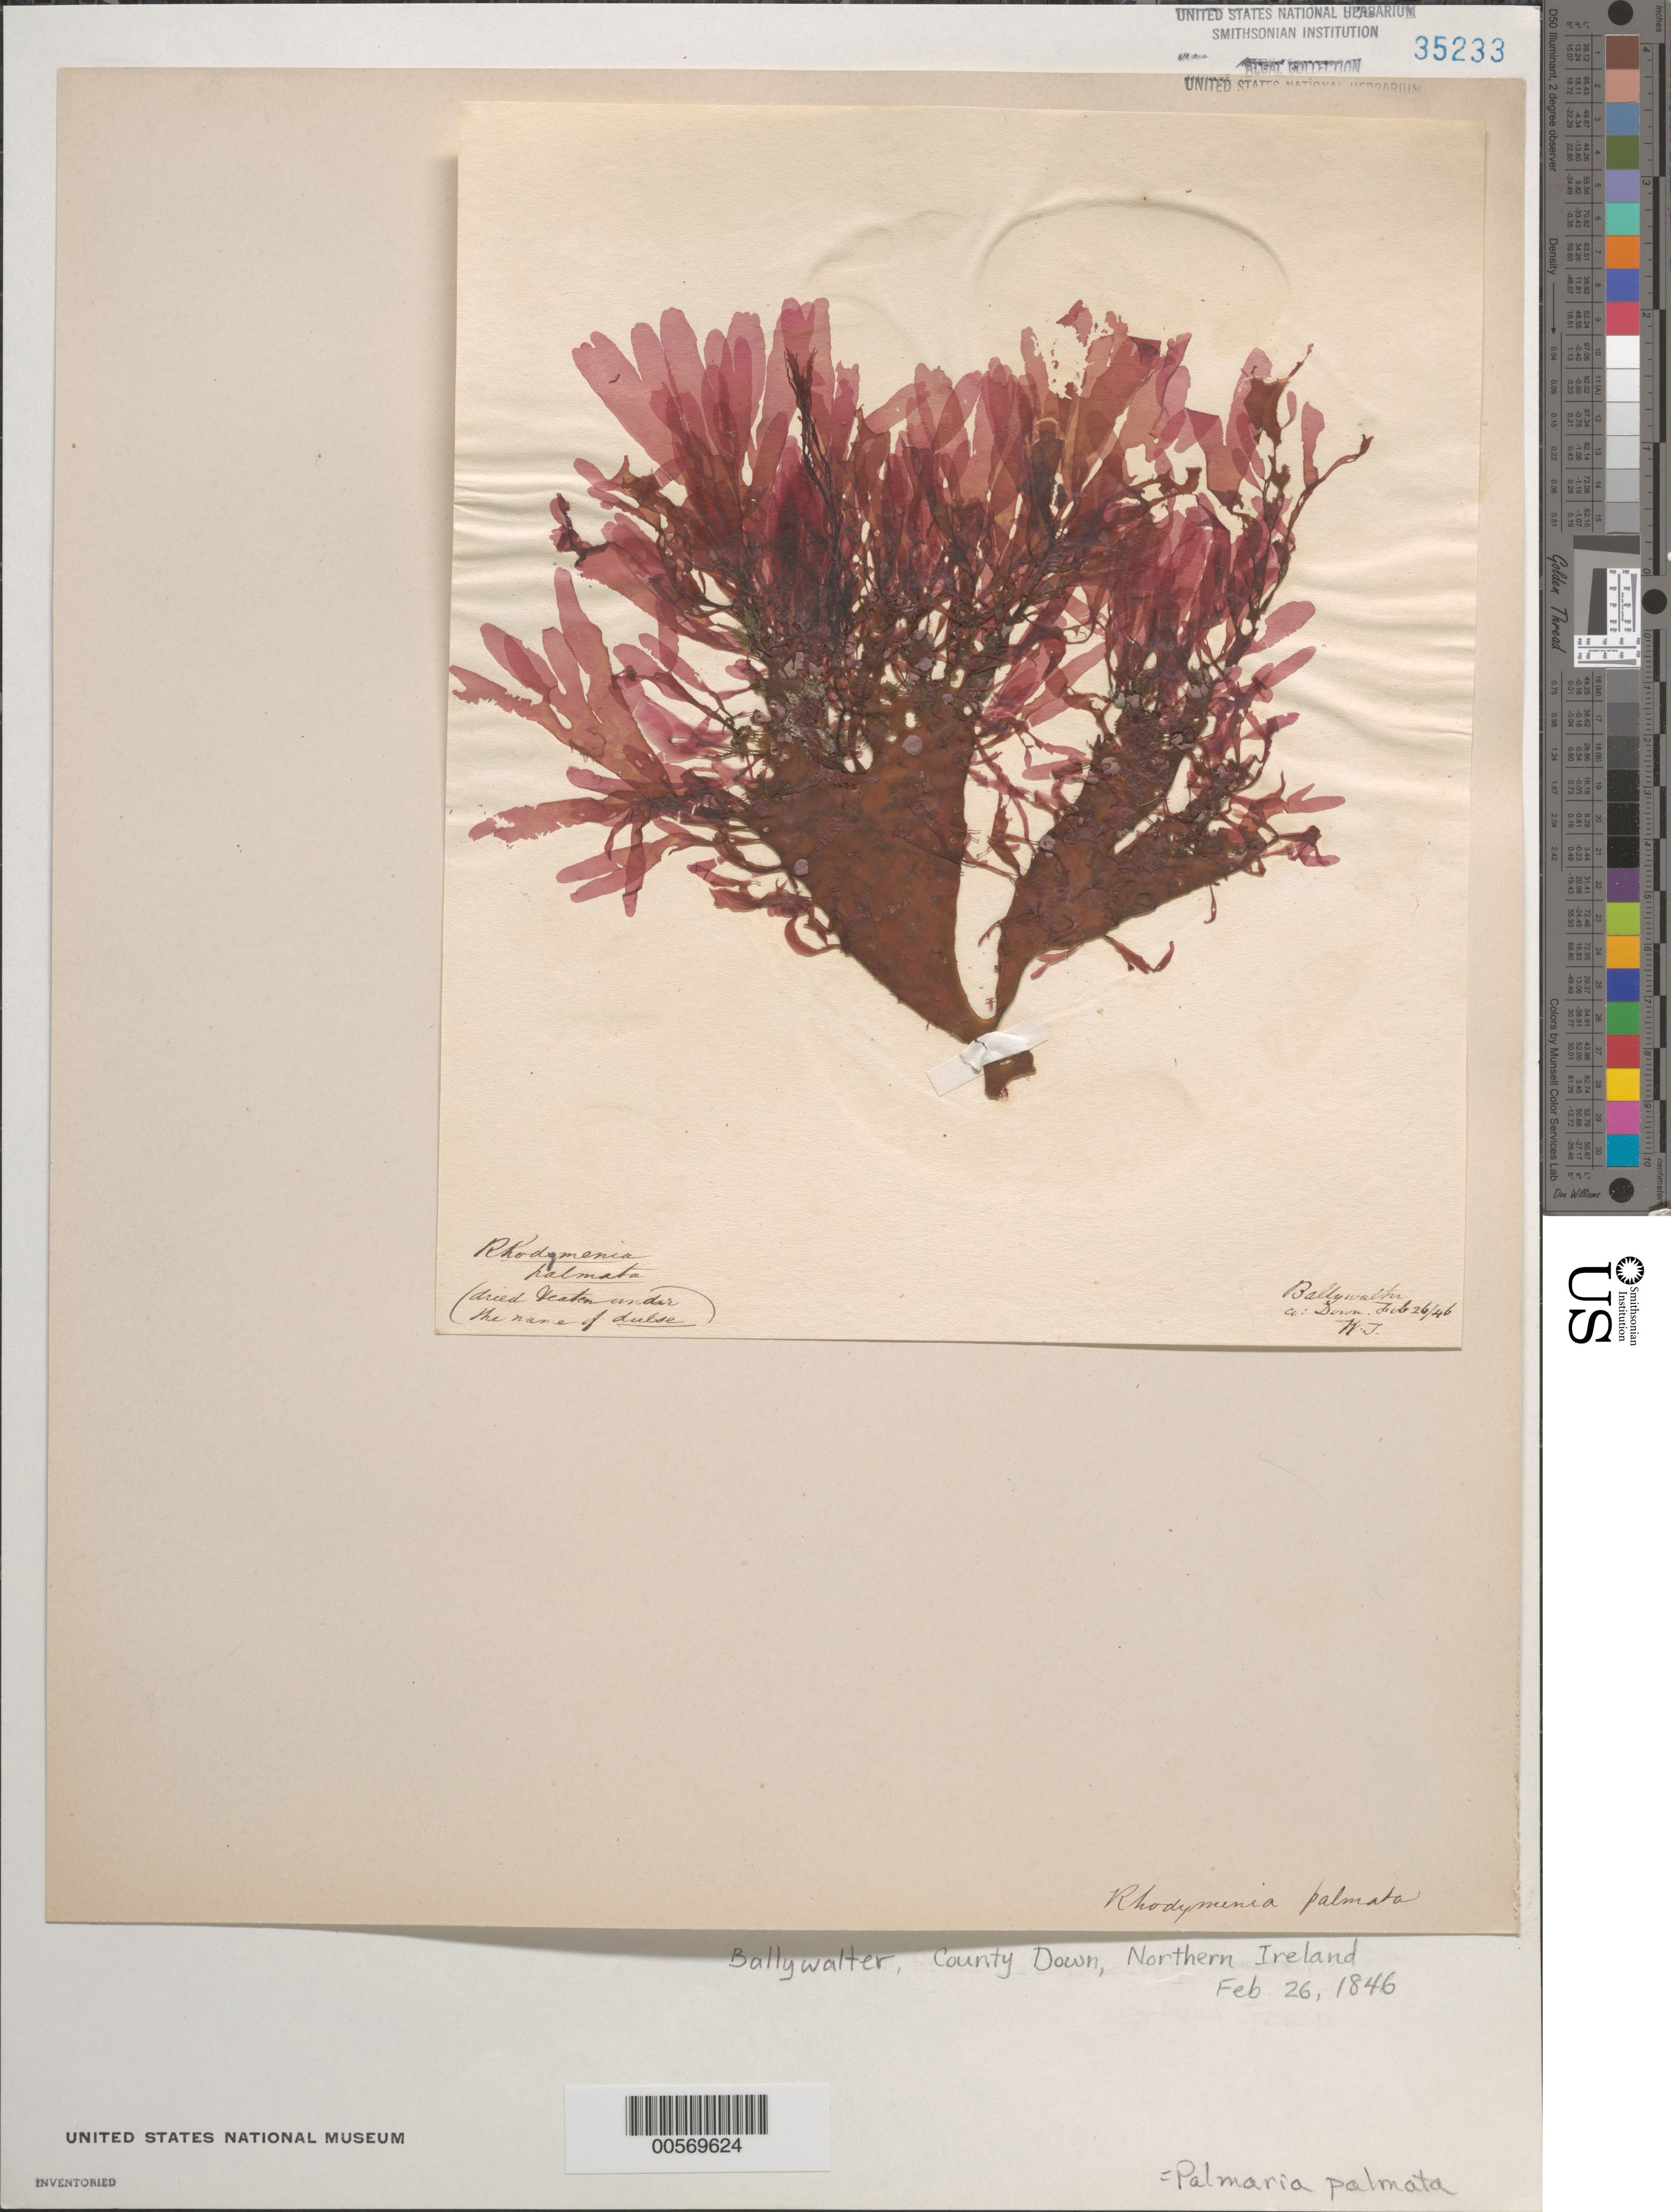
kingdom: Plantae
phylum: Rhodophyta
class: Florideophyceae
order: Palmariales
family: Palmariaceae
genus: Palmaria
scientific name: Palmaria palmata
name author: (L.) F. Weber & D. Mohr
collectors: J. Torrey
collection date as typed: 26 Feb 1846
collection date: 1846-02-26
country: United Kingdom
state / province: Northern Ireland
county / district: Down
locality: Ballywalter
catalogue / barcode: US 35233